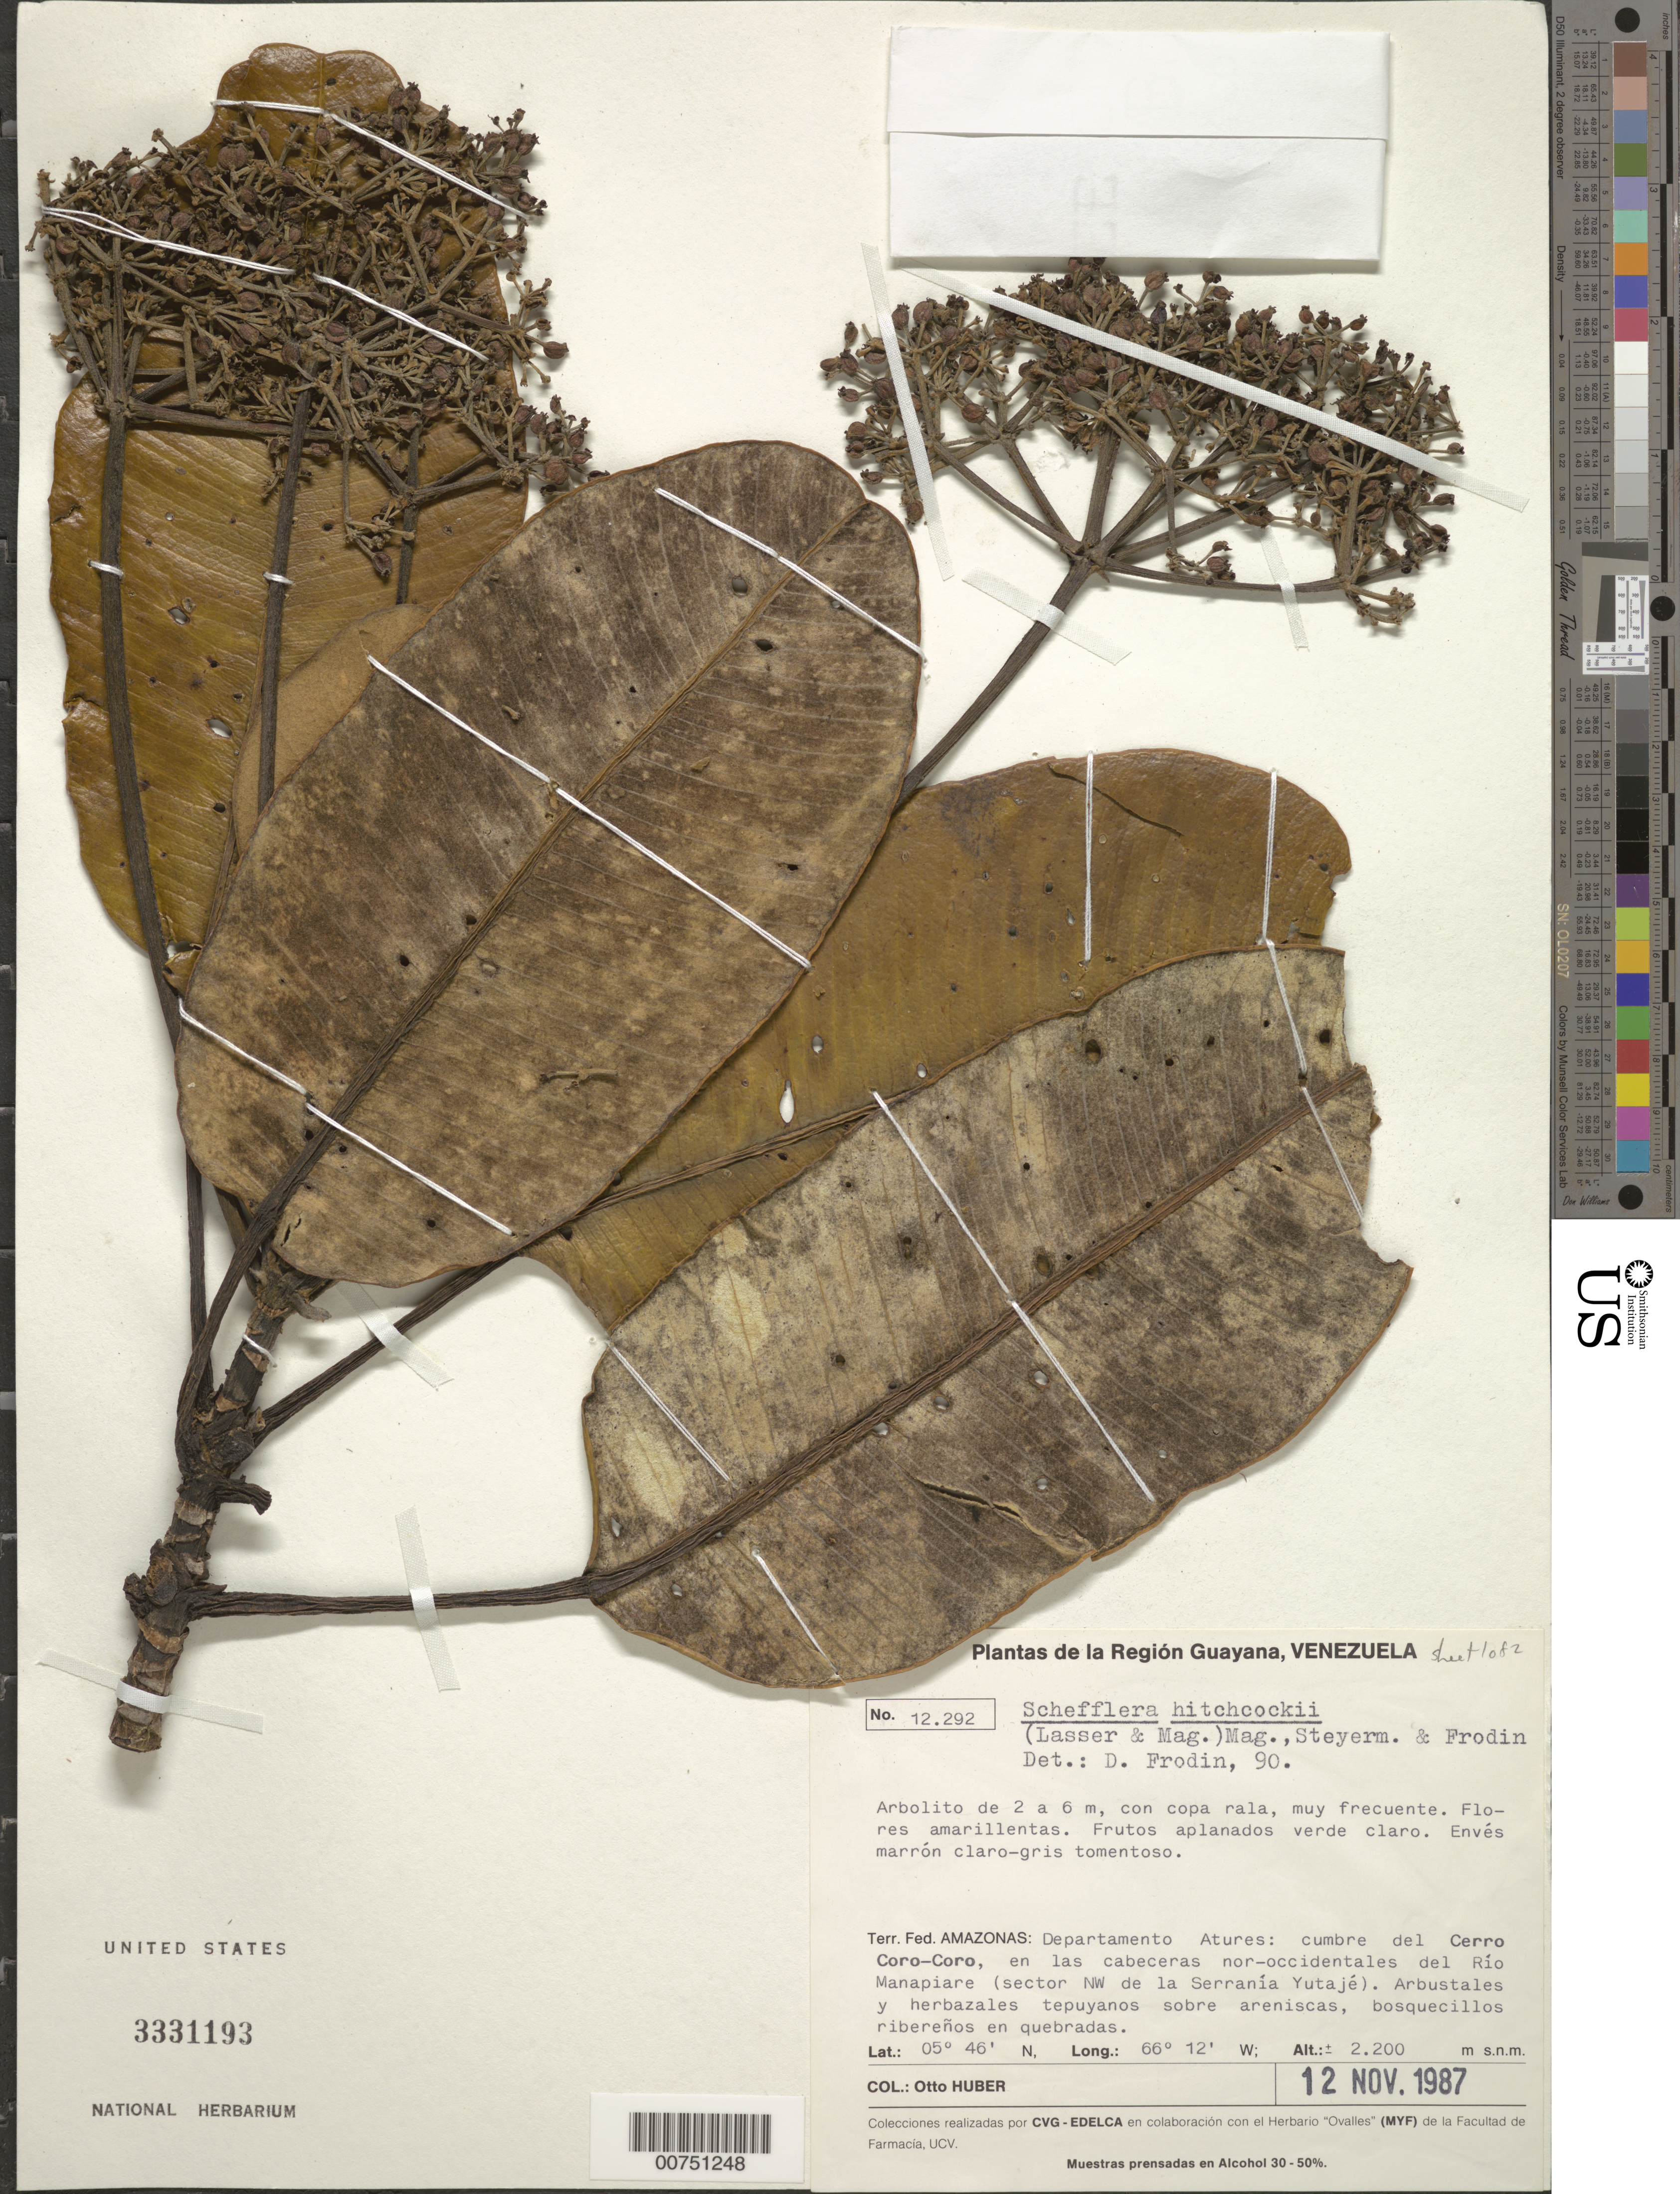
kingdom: Plantae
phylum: Tracheophyta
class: Magnoliopsida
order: Apiales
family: Araliaceae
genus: Schefflera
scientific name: Schefflera hitchcockii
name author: (Lasser & Maguire) Maguire et al.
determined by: Frodin, D. G.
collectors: O. Huber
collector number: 12292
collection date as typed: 12-Nov-87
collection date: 1987-11-12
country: Venezuela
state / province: Amazonas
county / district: Atures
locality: Cerro Coro-Coro, en las cabeceras nor-occidentales del Río Manapiare (Sector NW de la Serranía Yutajé)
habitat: Arbutales y herbazales tepuyanos sobre areniscasm bosquecillos riberenos en quebradas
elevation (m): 2200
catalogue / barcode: US 3331193